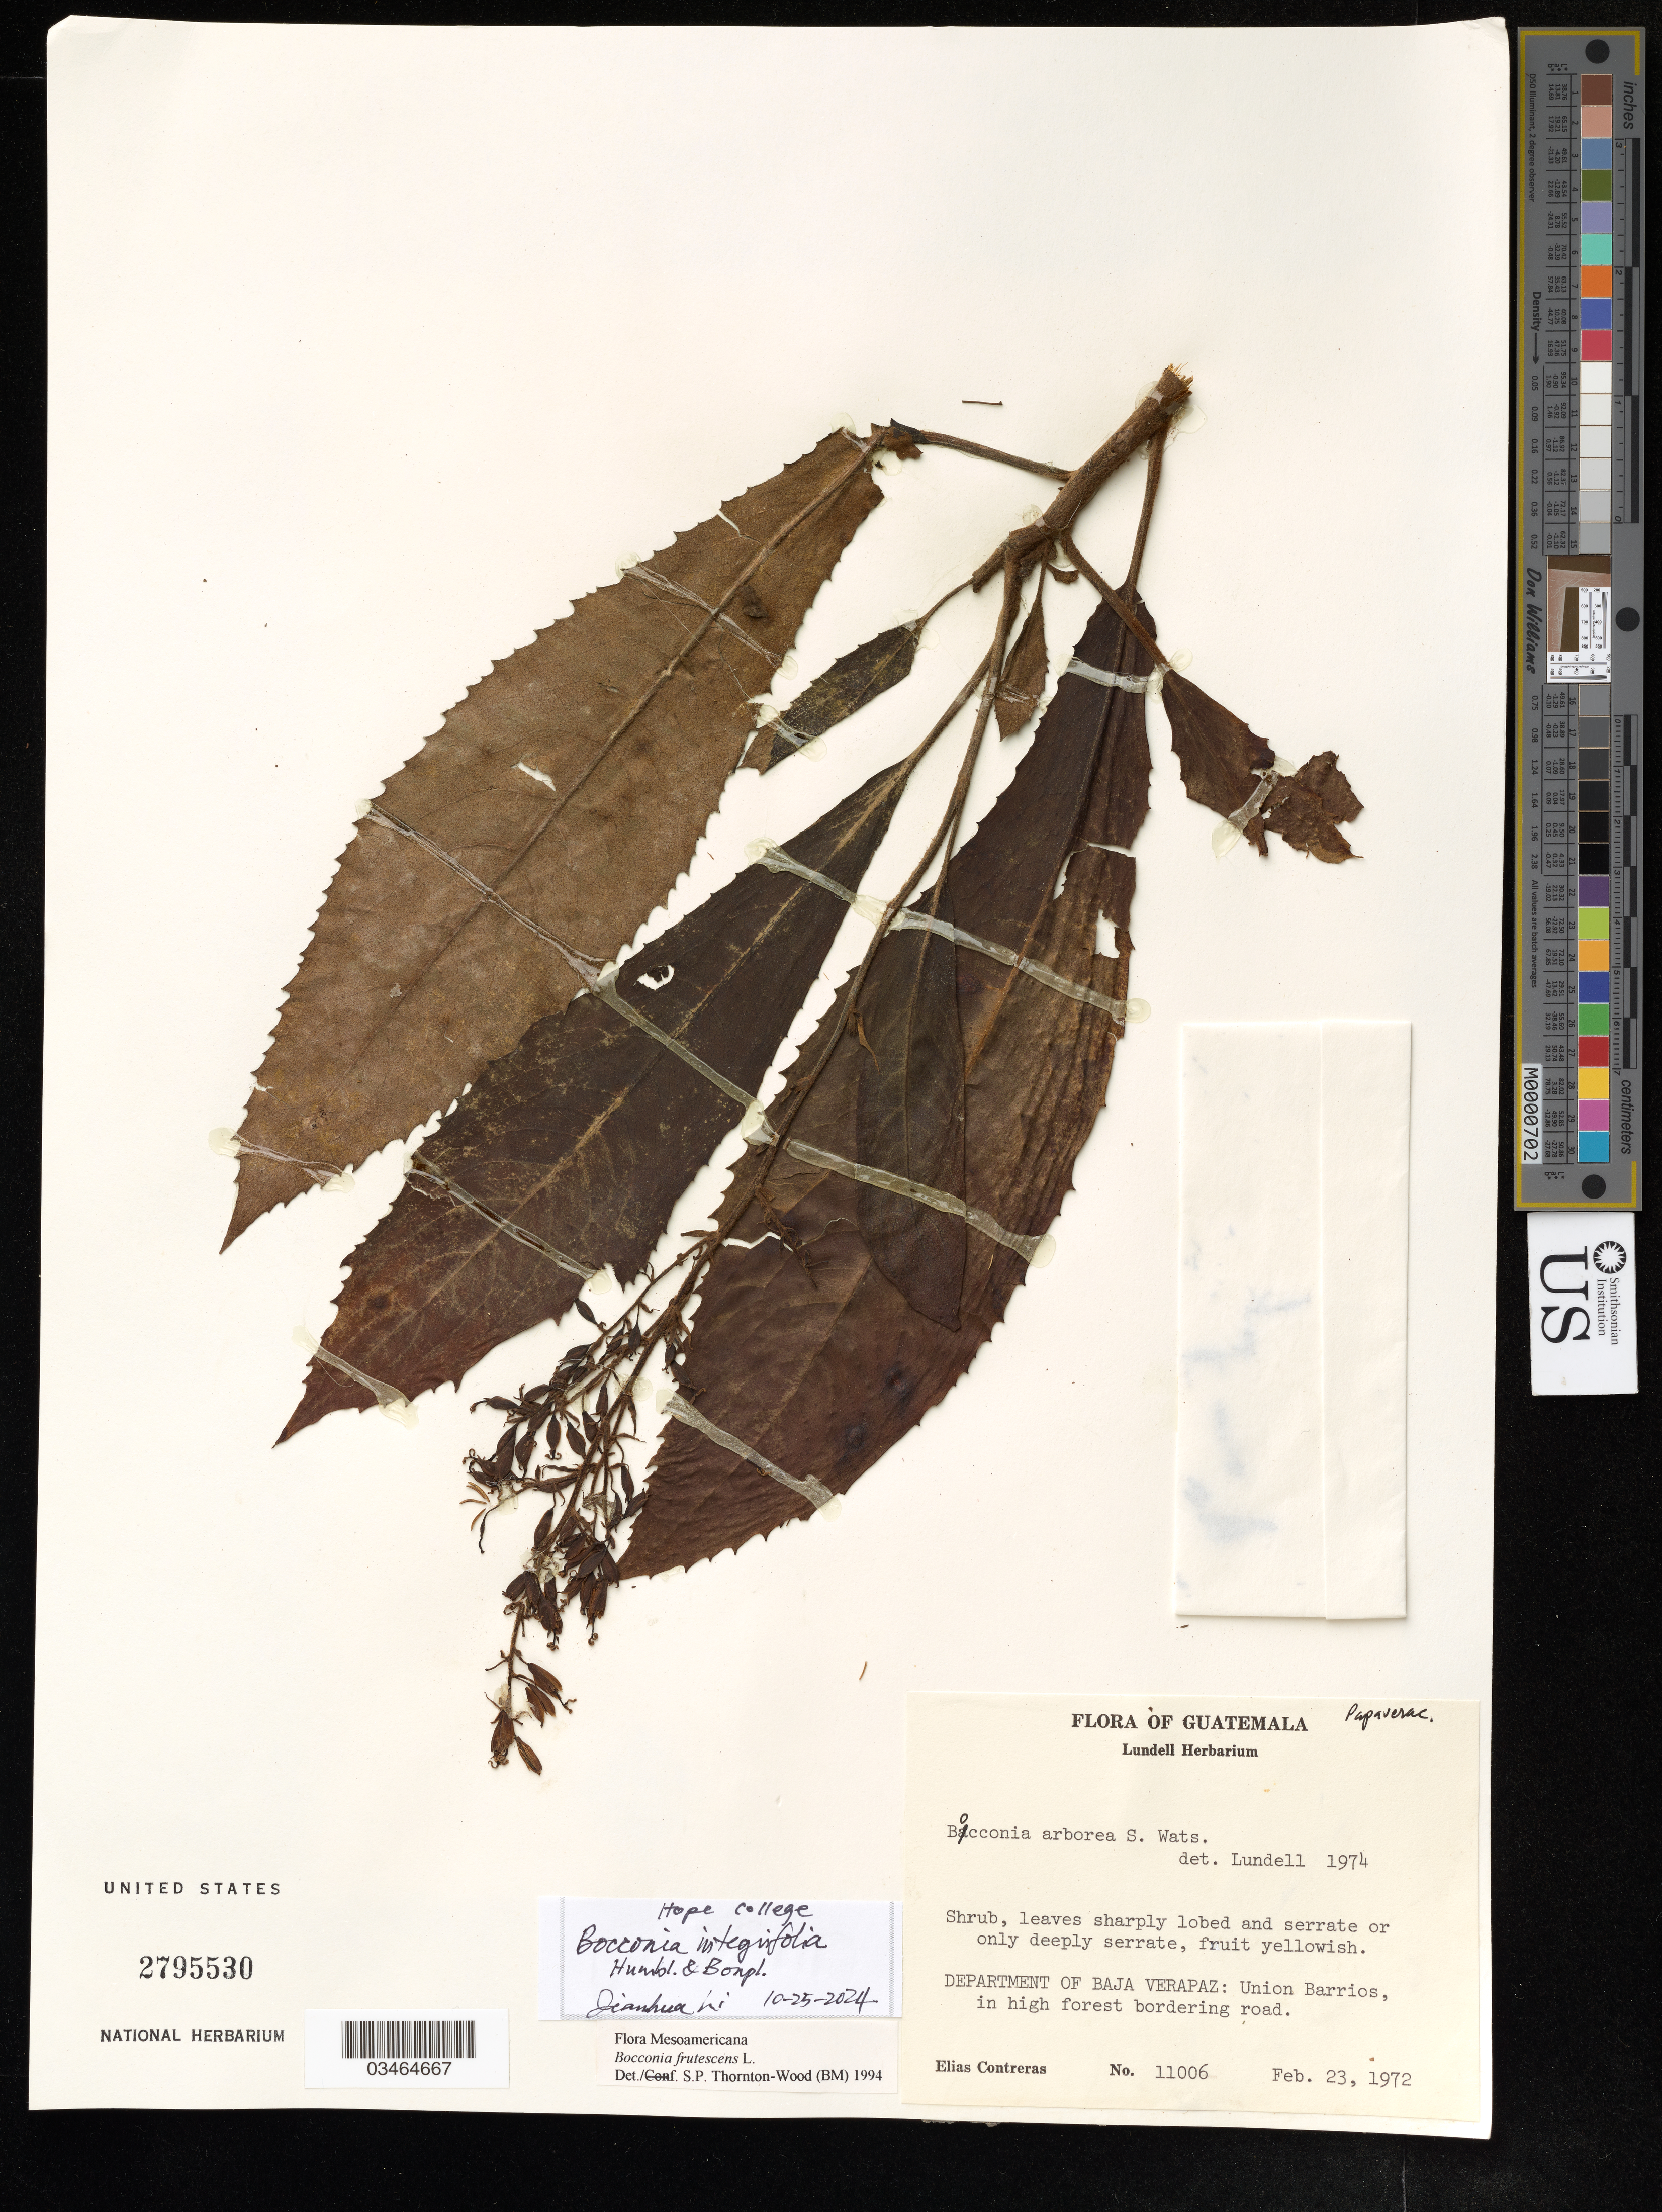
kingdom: Plantae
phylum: Tracheophyta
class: Magnoliopsida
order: Ranunculales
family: Papaveraceae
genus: Bocconia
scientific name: Bocconia integrifolia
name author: Bonpl.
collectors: E. Contreras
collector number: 11006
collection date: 1972-02-23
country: Guatemala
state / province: Baja Verapaz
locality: Union Barrios.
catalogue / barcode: US 2795530